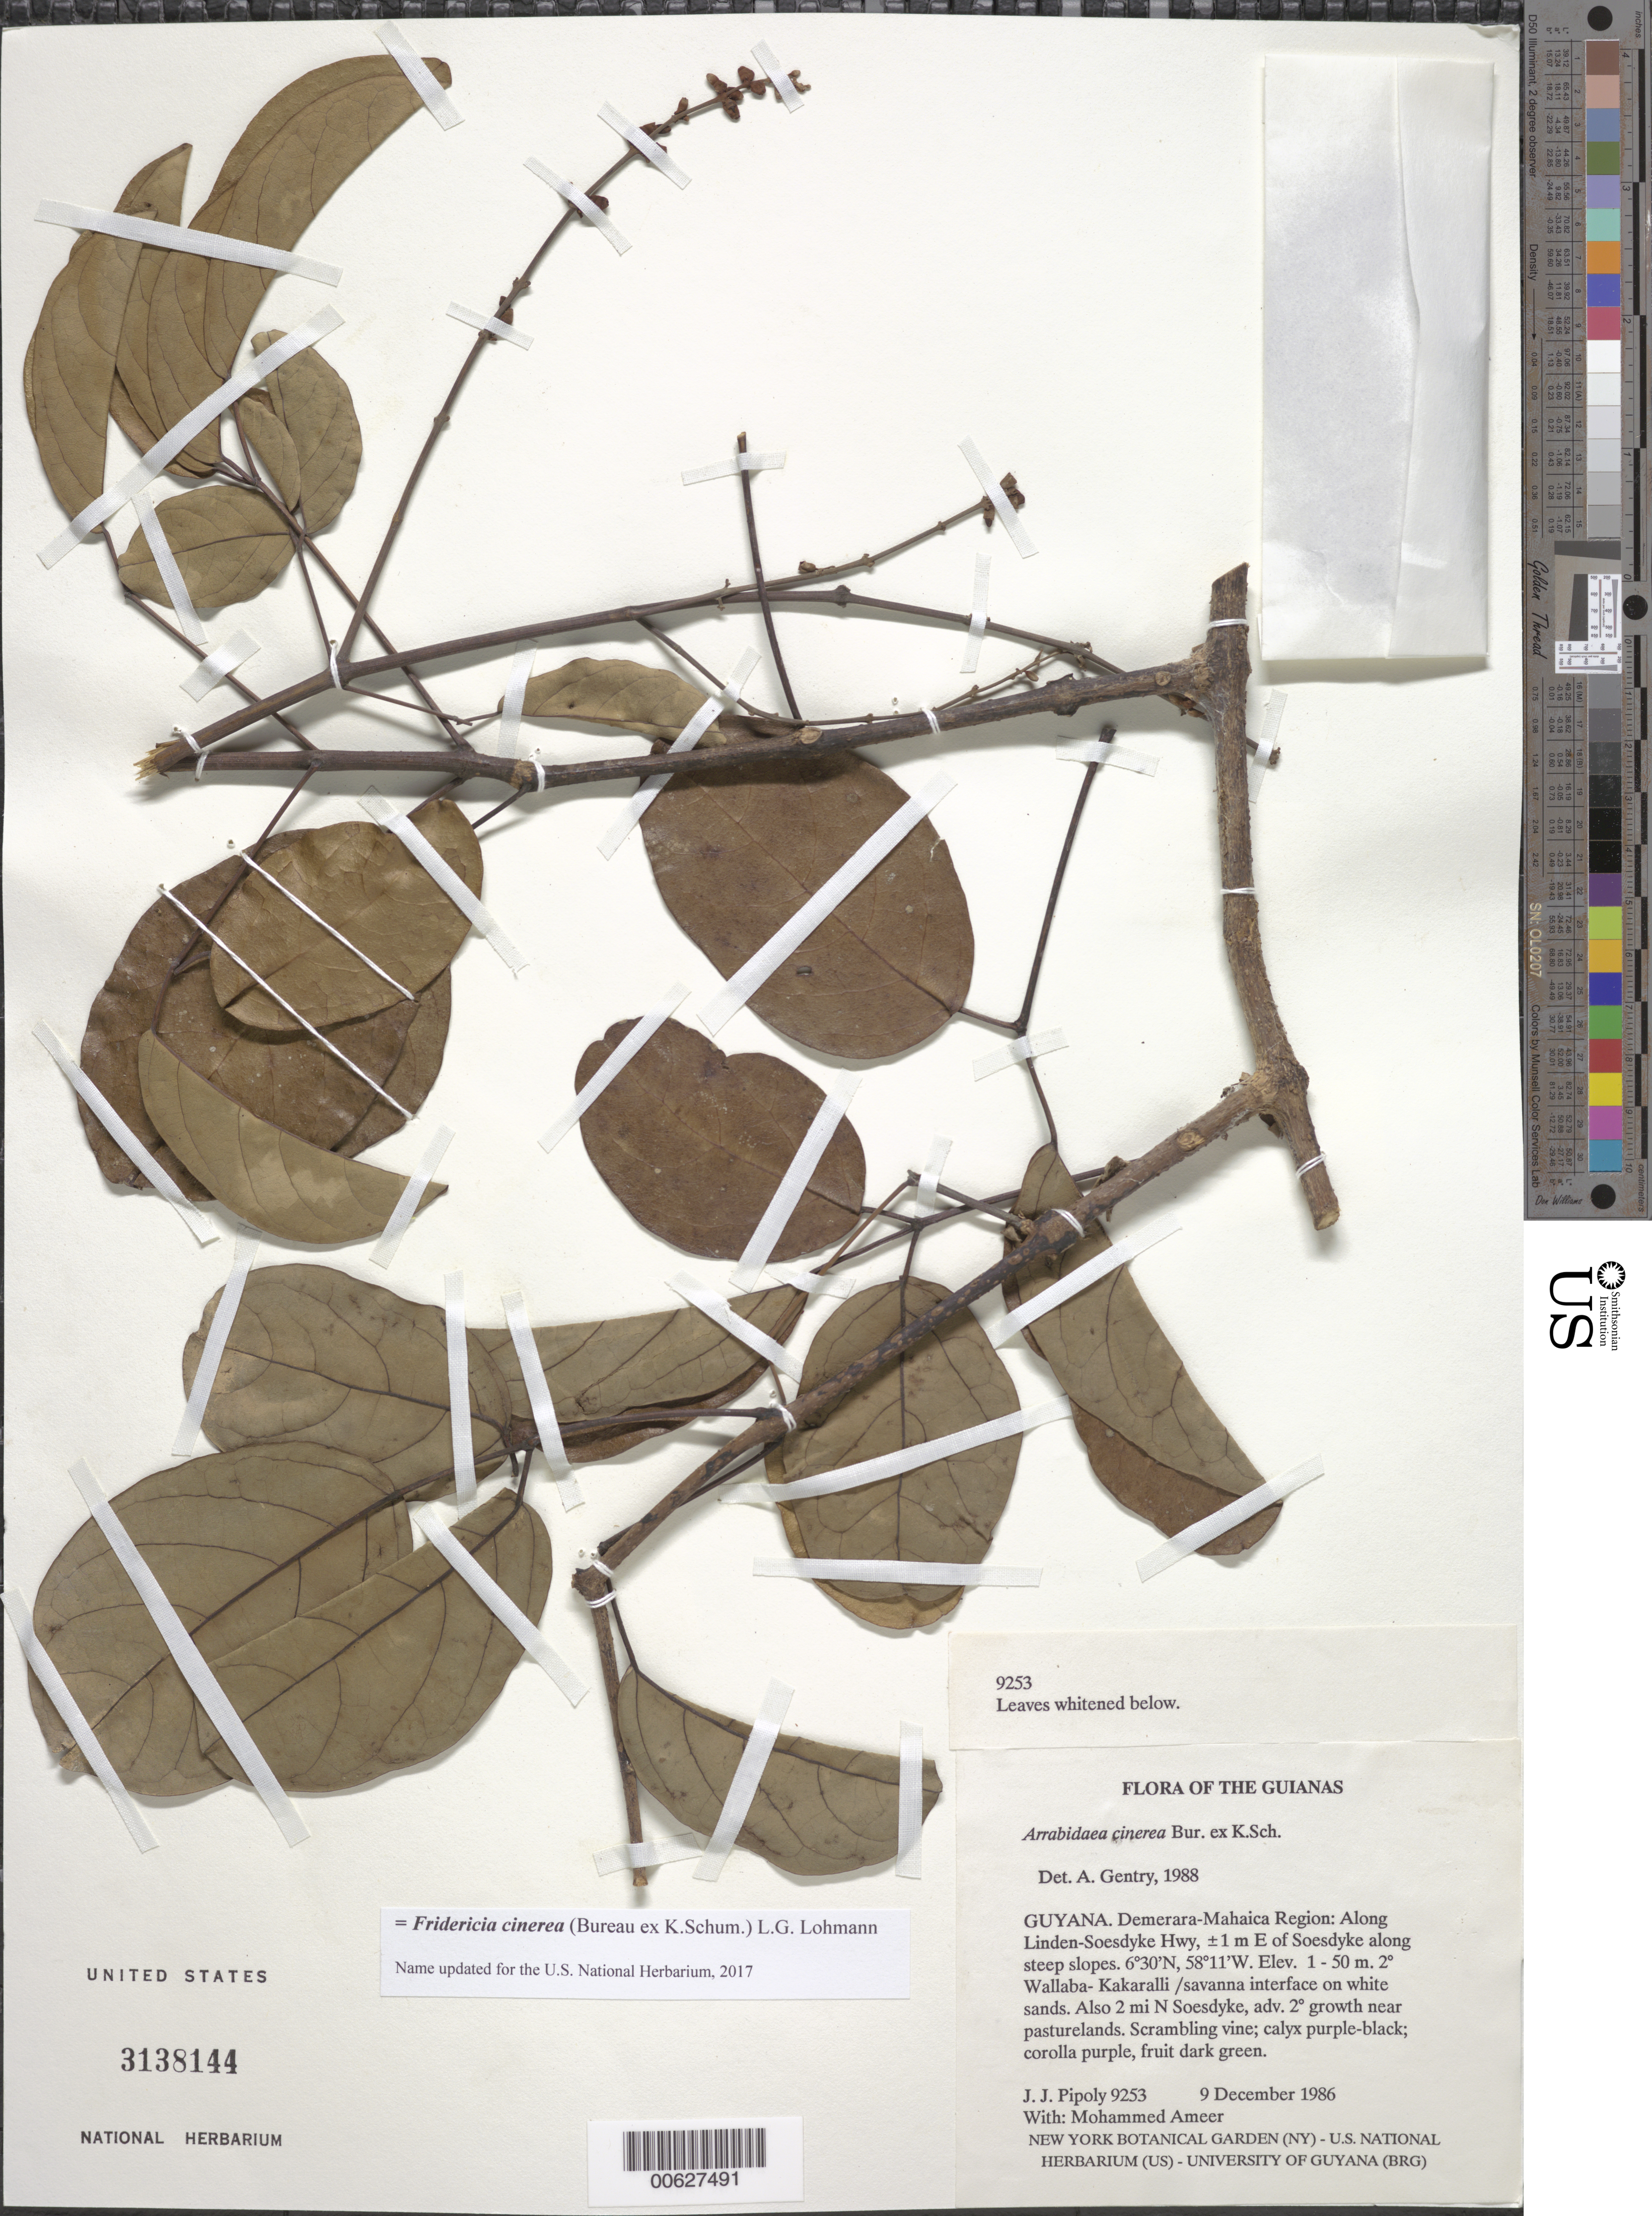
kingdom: Plantae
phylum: Tracheophyta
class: Magnoliopsida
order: Lamiales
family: Bignoniaceae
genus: Fridericia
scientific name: Fridericia cinerea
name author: (Bureau ex K. Schum.) L.G. Lohmann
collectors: J. J. Pipoly & M. Ameer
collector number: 9253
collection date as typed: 9 December 1986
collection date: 1986-12-09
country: Guyana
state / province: Demerara-Mahaica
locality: Along Linden-Soesdyke Hwy, ±1 m E of Soesdyke along steep slopes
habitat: Secondary Wallaba-Kakaralli - savanna interface on white sands. Also 2 mi N Soesdyke, adv. secondary growth near pasturelands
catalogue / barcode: US 3138144